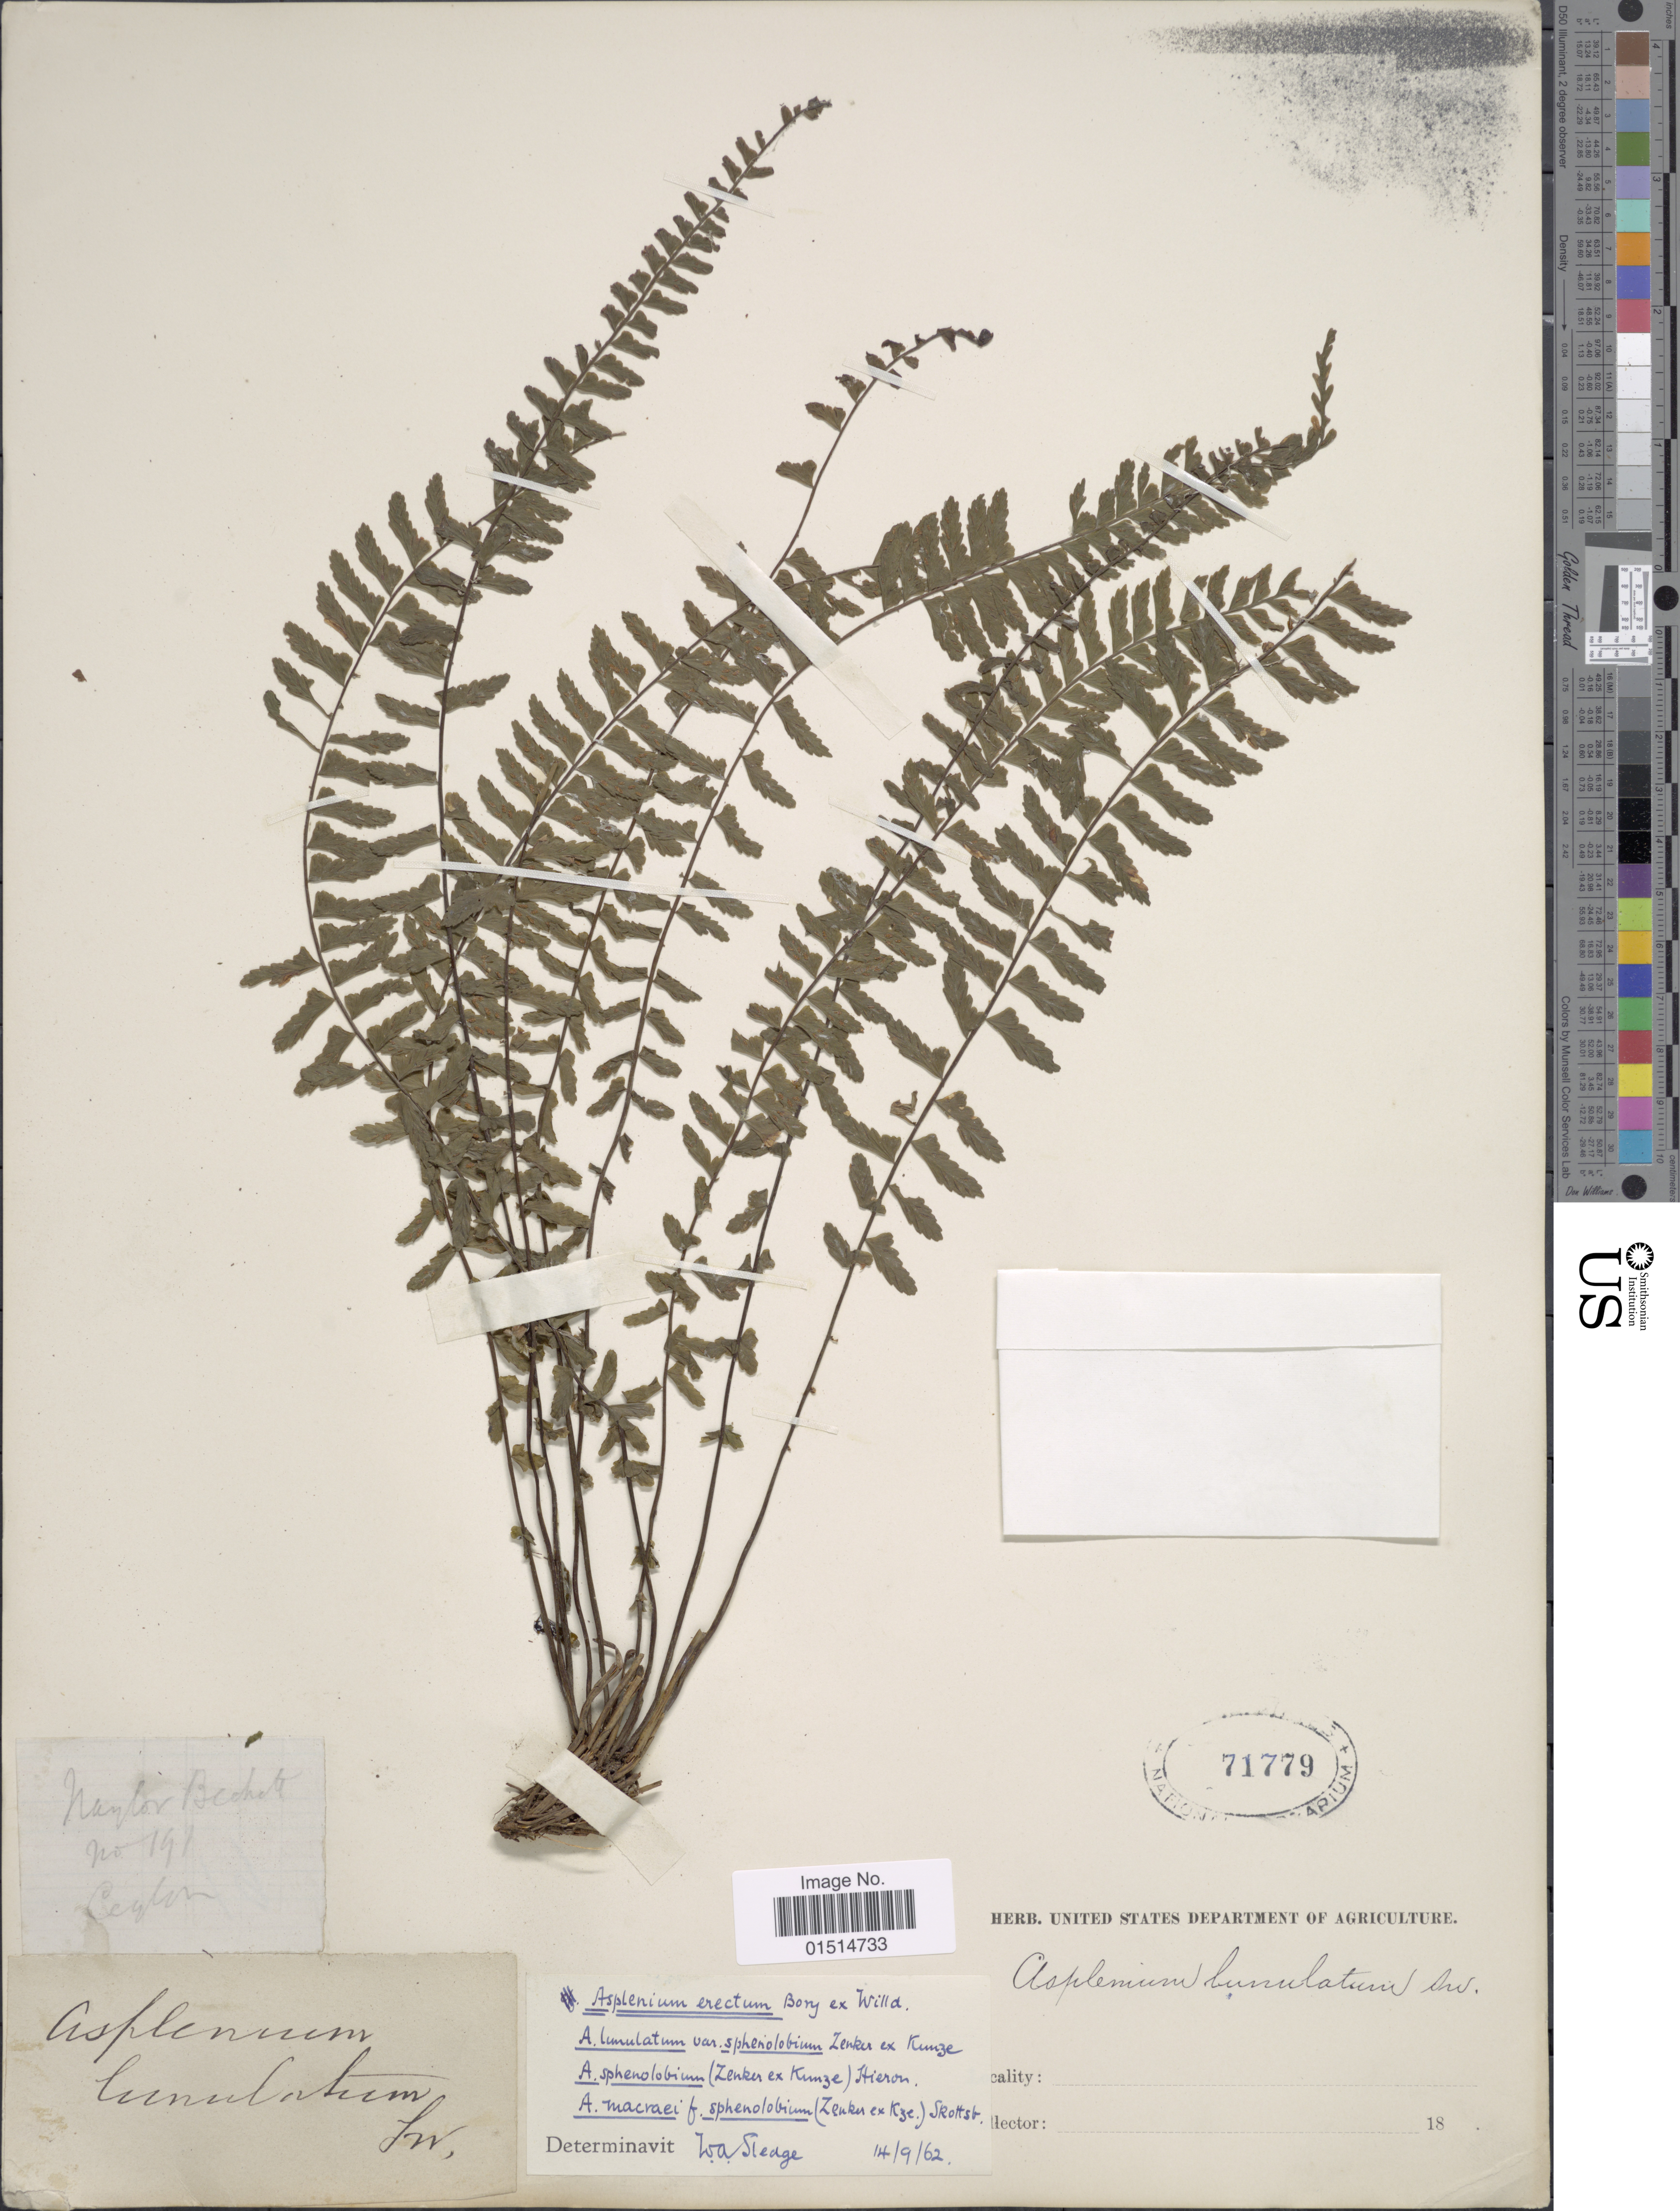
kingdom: Plantae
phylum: Tracheophyta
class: Polypodiopsida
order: Polypodiales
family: Aspleniaceae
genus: Asplenium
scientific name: Asplenium erectum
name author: Bory ex Willd.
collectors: T. Naylor Beckett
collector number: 191*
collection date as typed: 18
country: Sri Lanka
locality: Ceylon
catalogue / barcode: US 71779